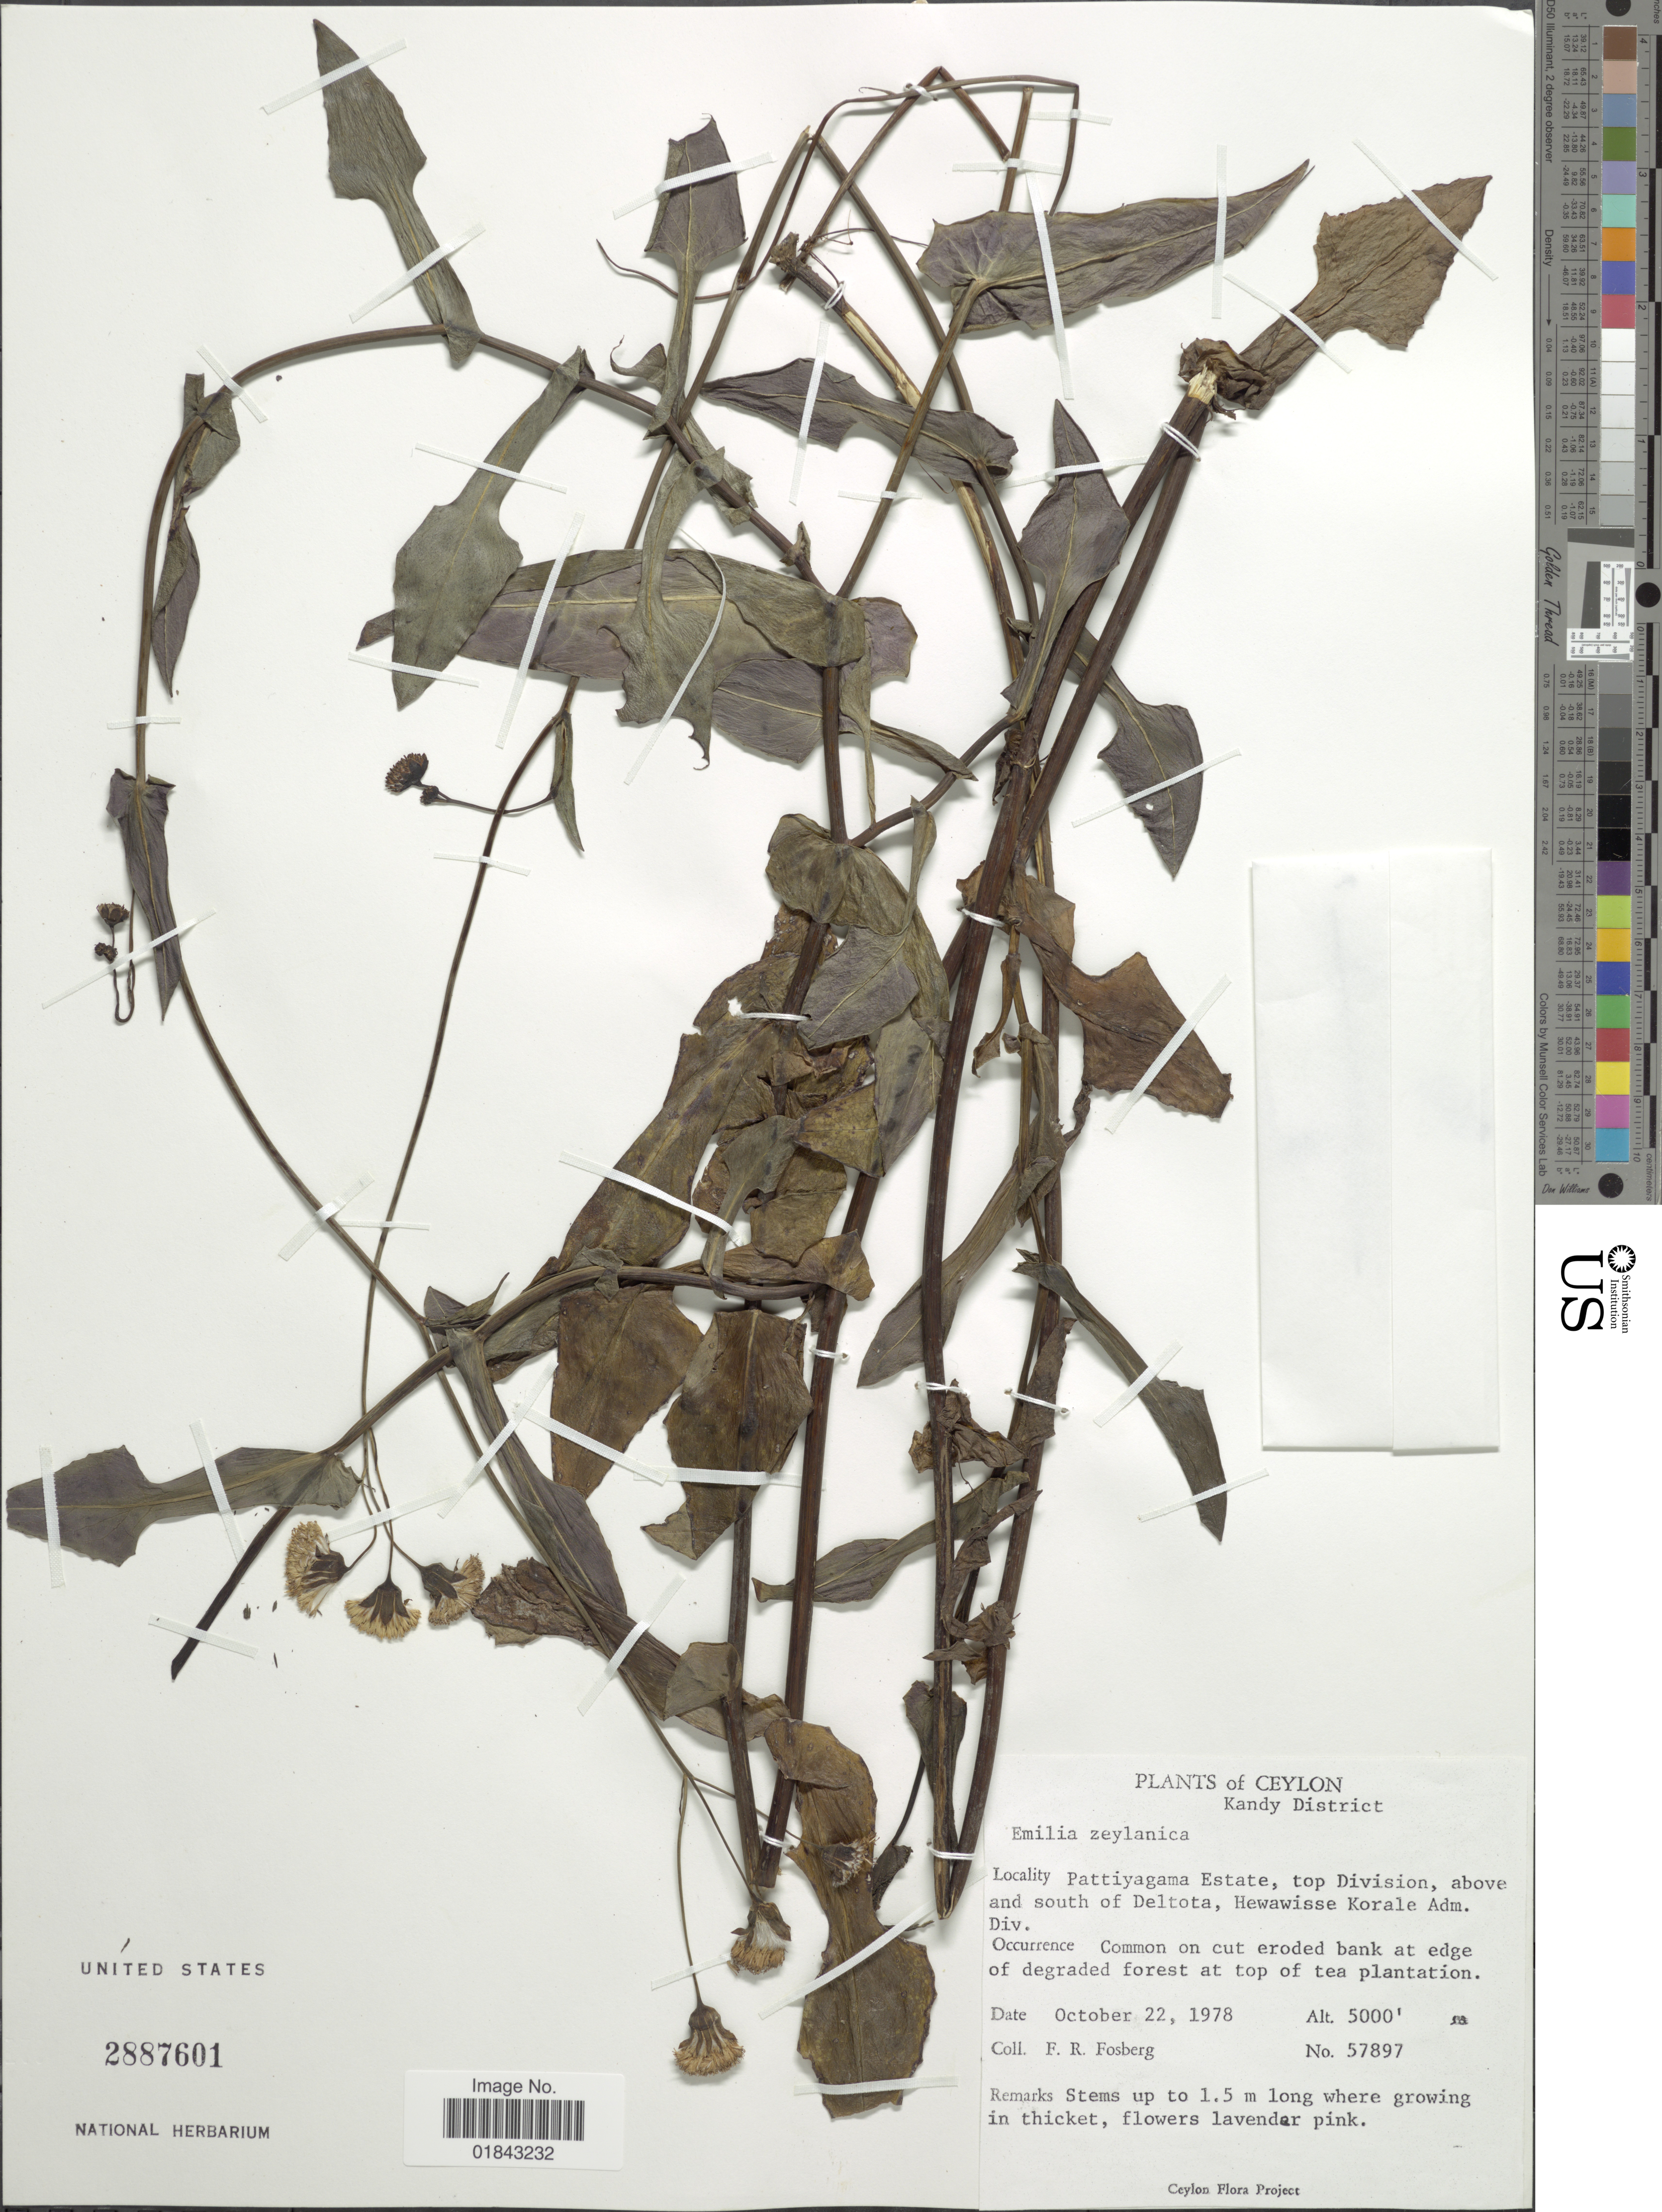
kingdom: Plantae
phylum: Tracheophyta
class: Magnoliopsida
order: Asterales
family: Asteraceae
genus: Emilia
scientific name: Emilia zeylanica var. walkeri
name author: (Hook. f.) Trimen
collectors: F. R. Fosberg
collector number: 57897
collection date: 1978-10-22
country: Sri Lanka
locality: Ceylon, Kandy District, Pattiyagama Estate, top Division, above and south of Deltota, Hewawisse Korale Adm. Div.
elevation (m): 1524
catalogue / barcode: US 2887601